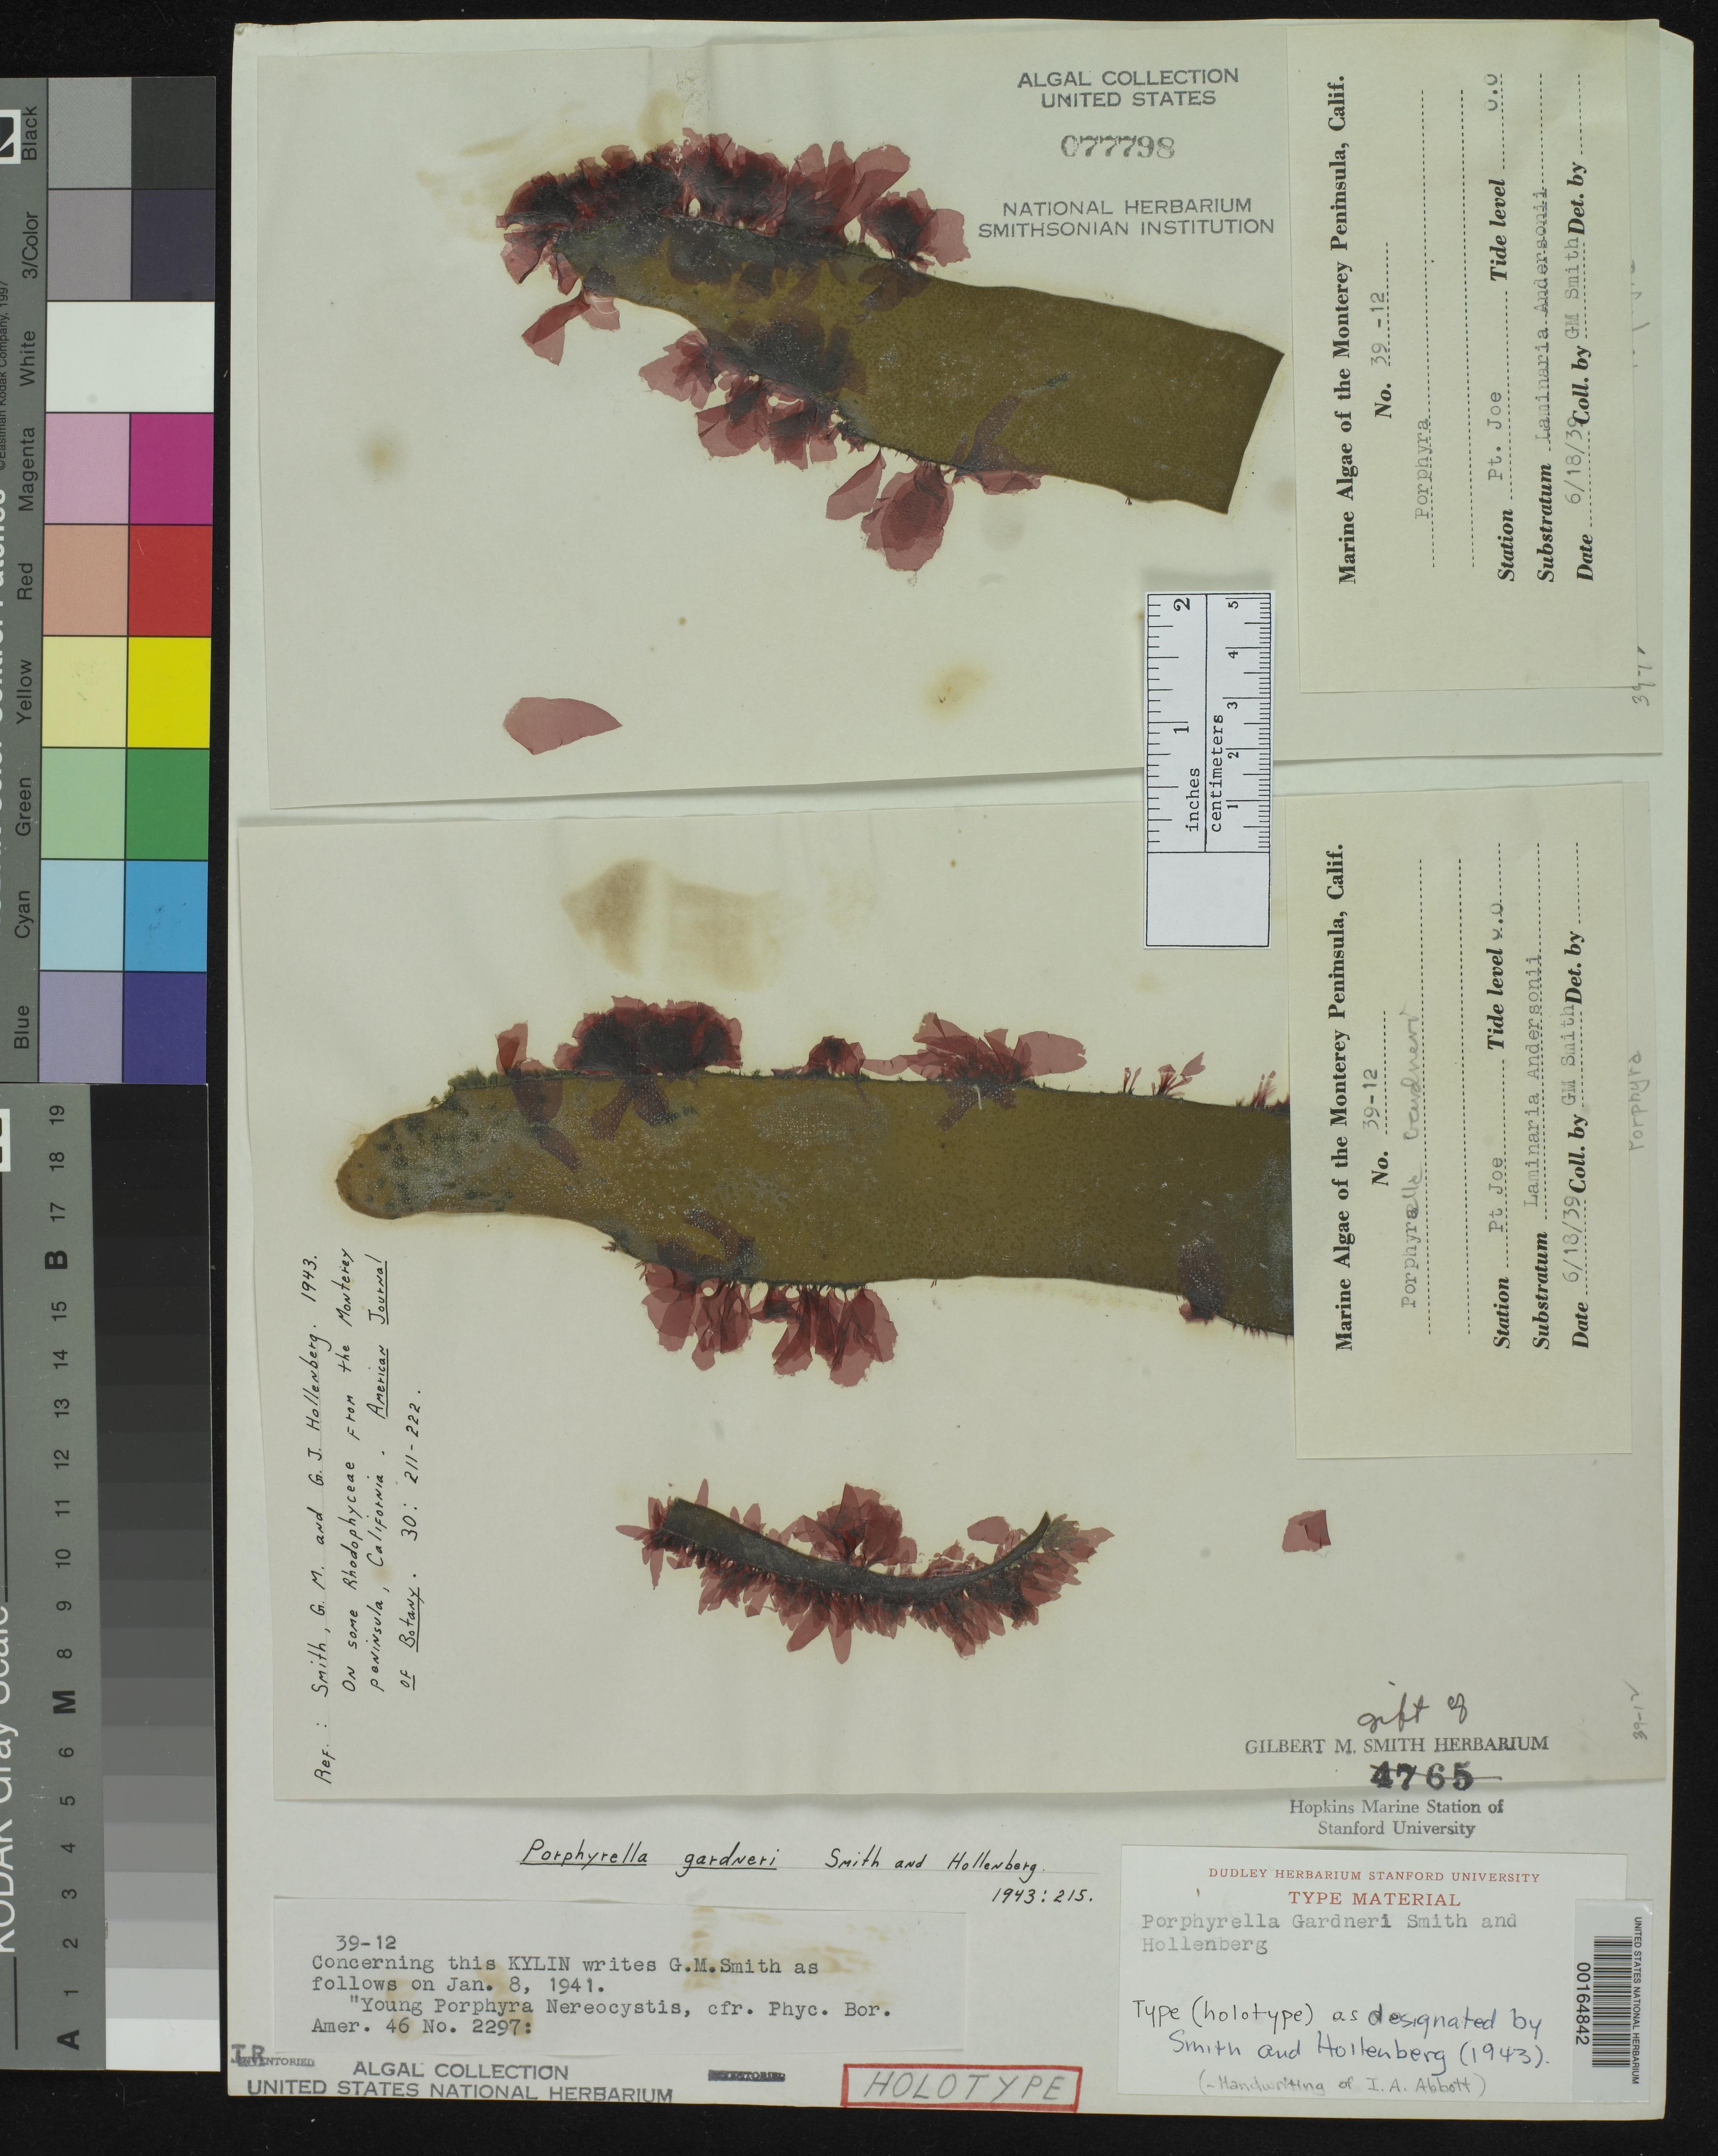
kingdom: Plantae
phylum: Rhodophyta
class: Bangiophyceae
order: Bangiales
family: Bangiaceae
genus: Porphyrella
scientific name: Porphyrella gardneri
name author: G.M. Sm. & Hollenb.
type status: Holotype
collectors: G. M. Smith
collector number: GMS 39-12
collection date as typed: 18 Jun 1939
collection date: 1939-06-18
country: United States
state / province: California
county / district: Monterey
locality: Point Joe.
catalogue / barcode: US 77798